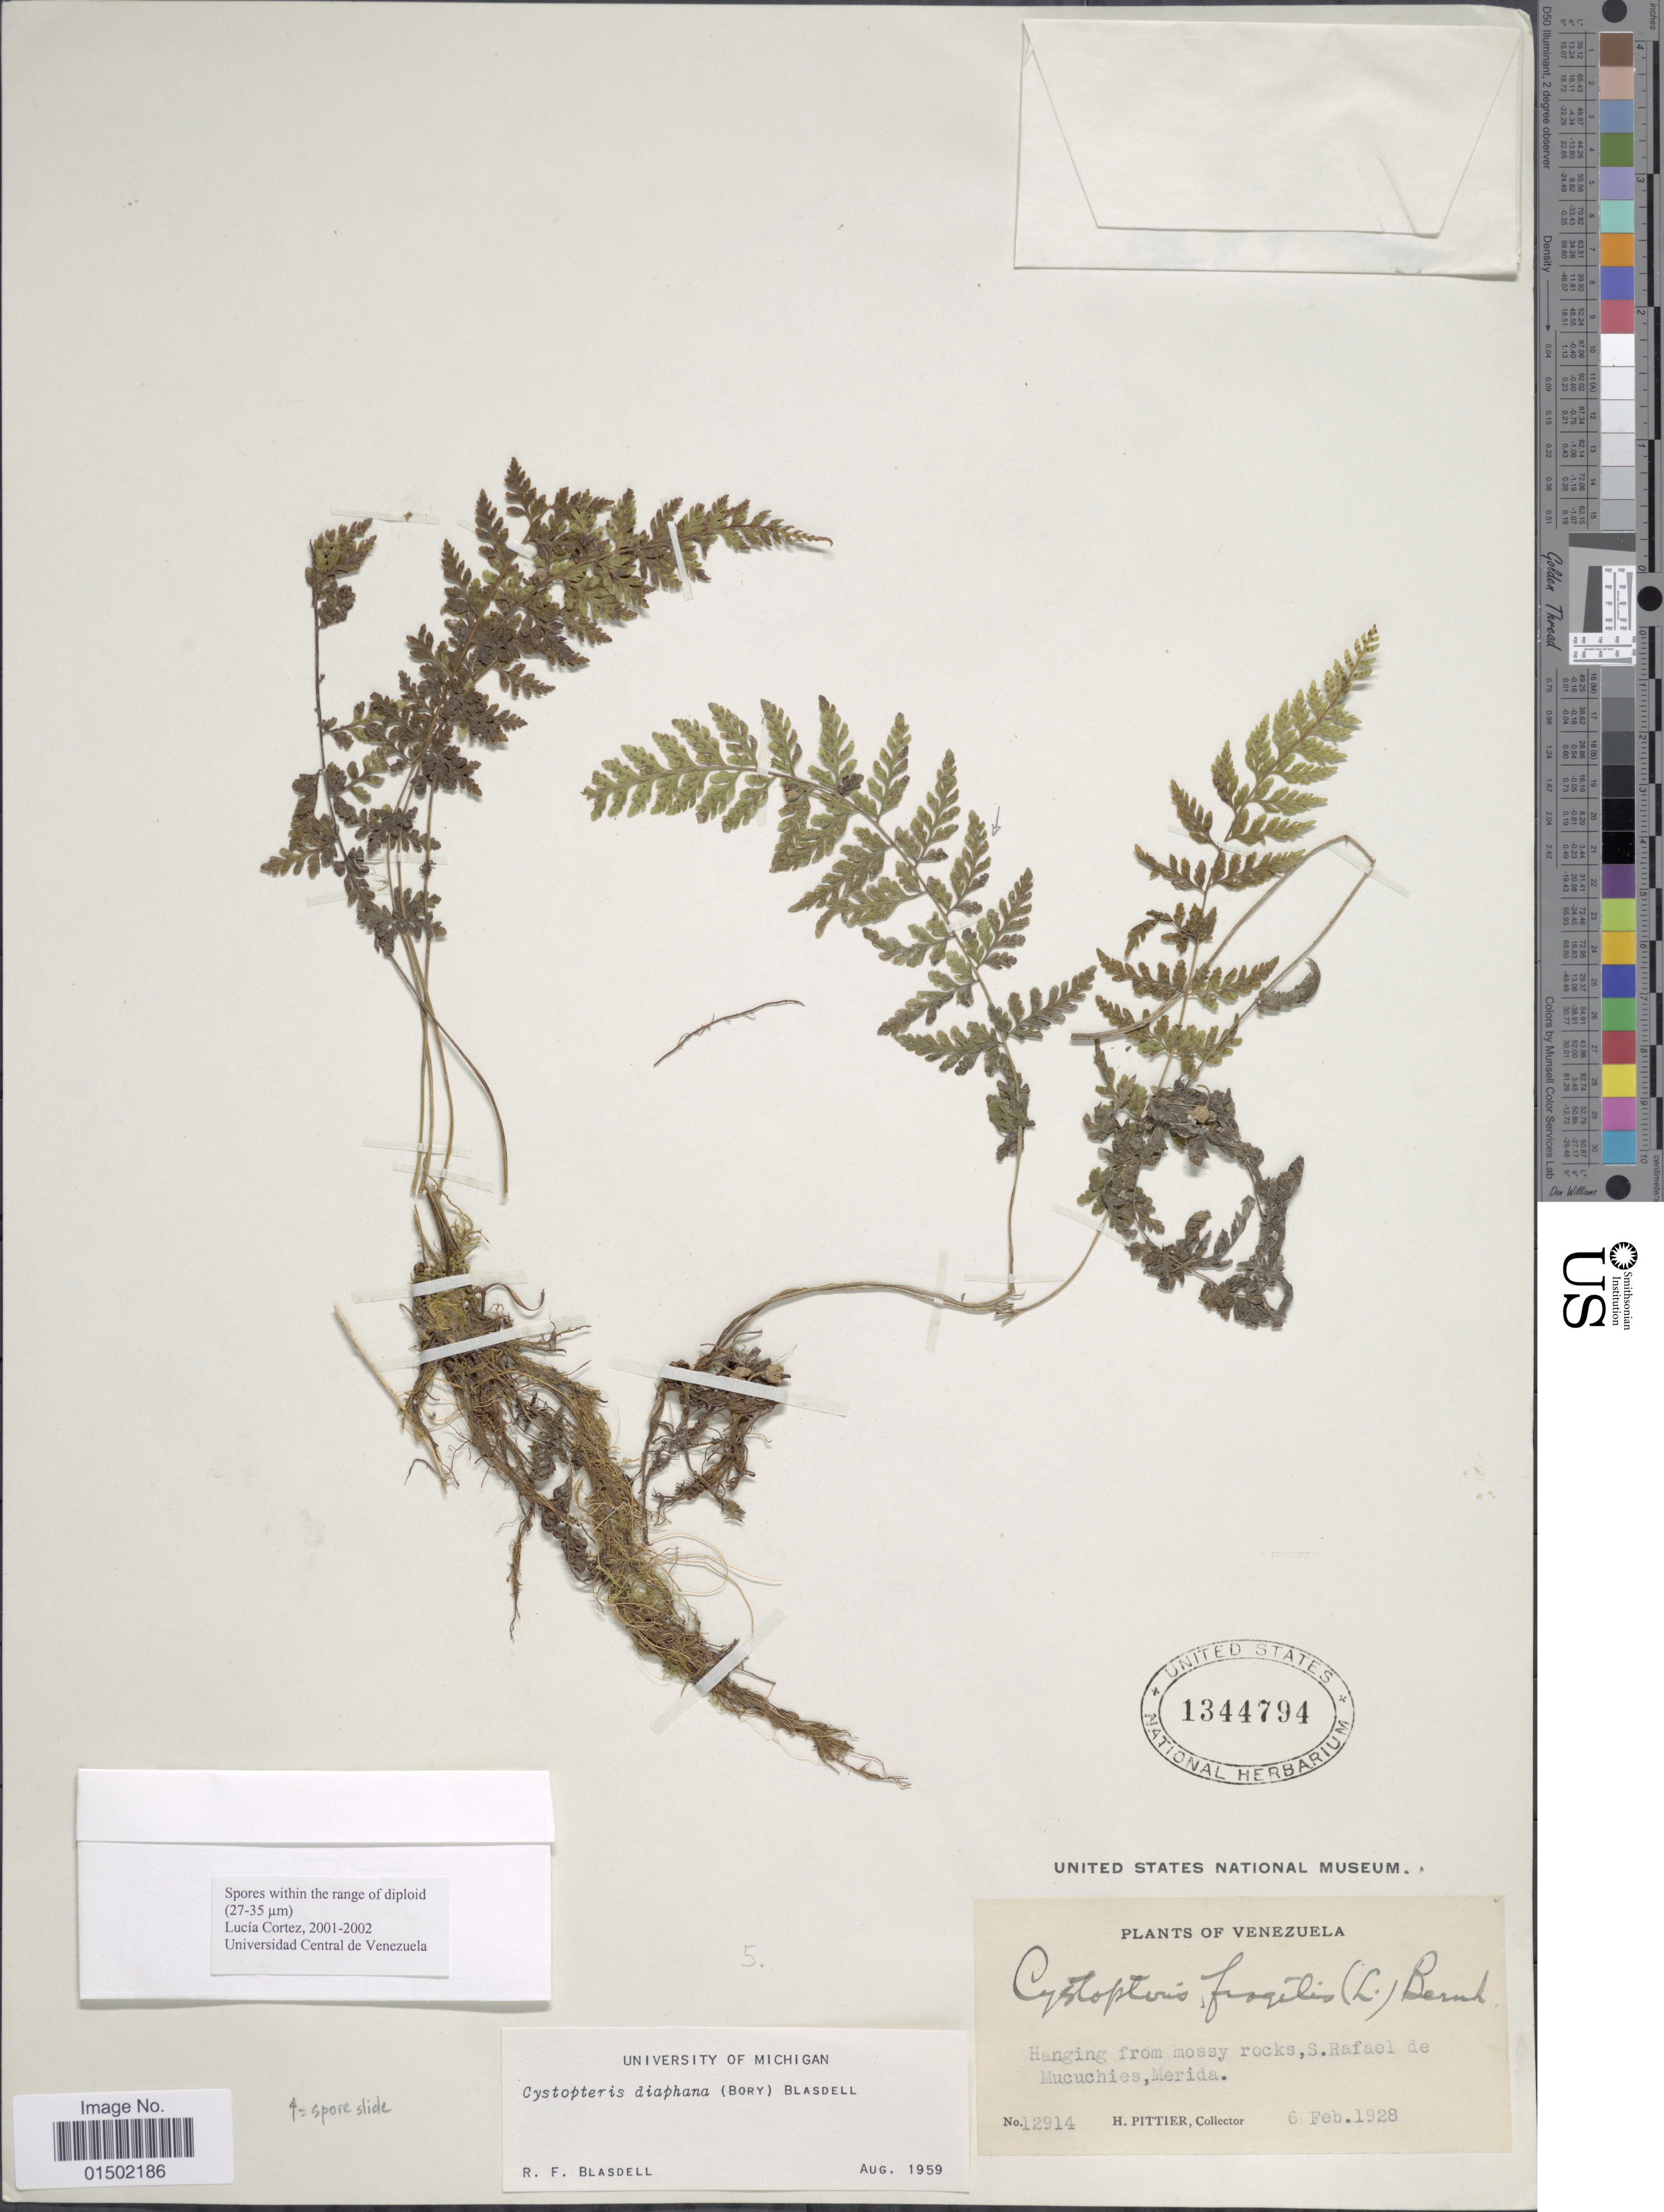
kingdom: Plantae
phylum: Tracheophyta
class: Polypodiopsida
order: Polypodiales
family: Cystopteridaceae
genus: Cystopteris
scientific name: Cystopteris diaphana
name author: (Bory) Blasdell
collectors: H. F. Pittier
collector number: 12914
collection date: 1928-02-06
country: Venezuela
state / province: Mérida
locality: S.Rafael de Mucuchies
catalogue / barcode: US 1344794